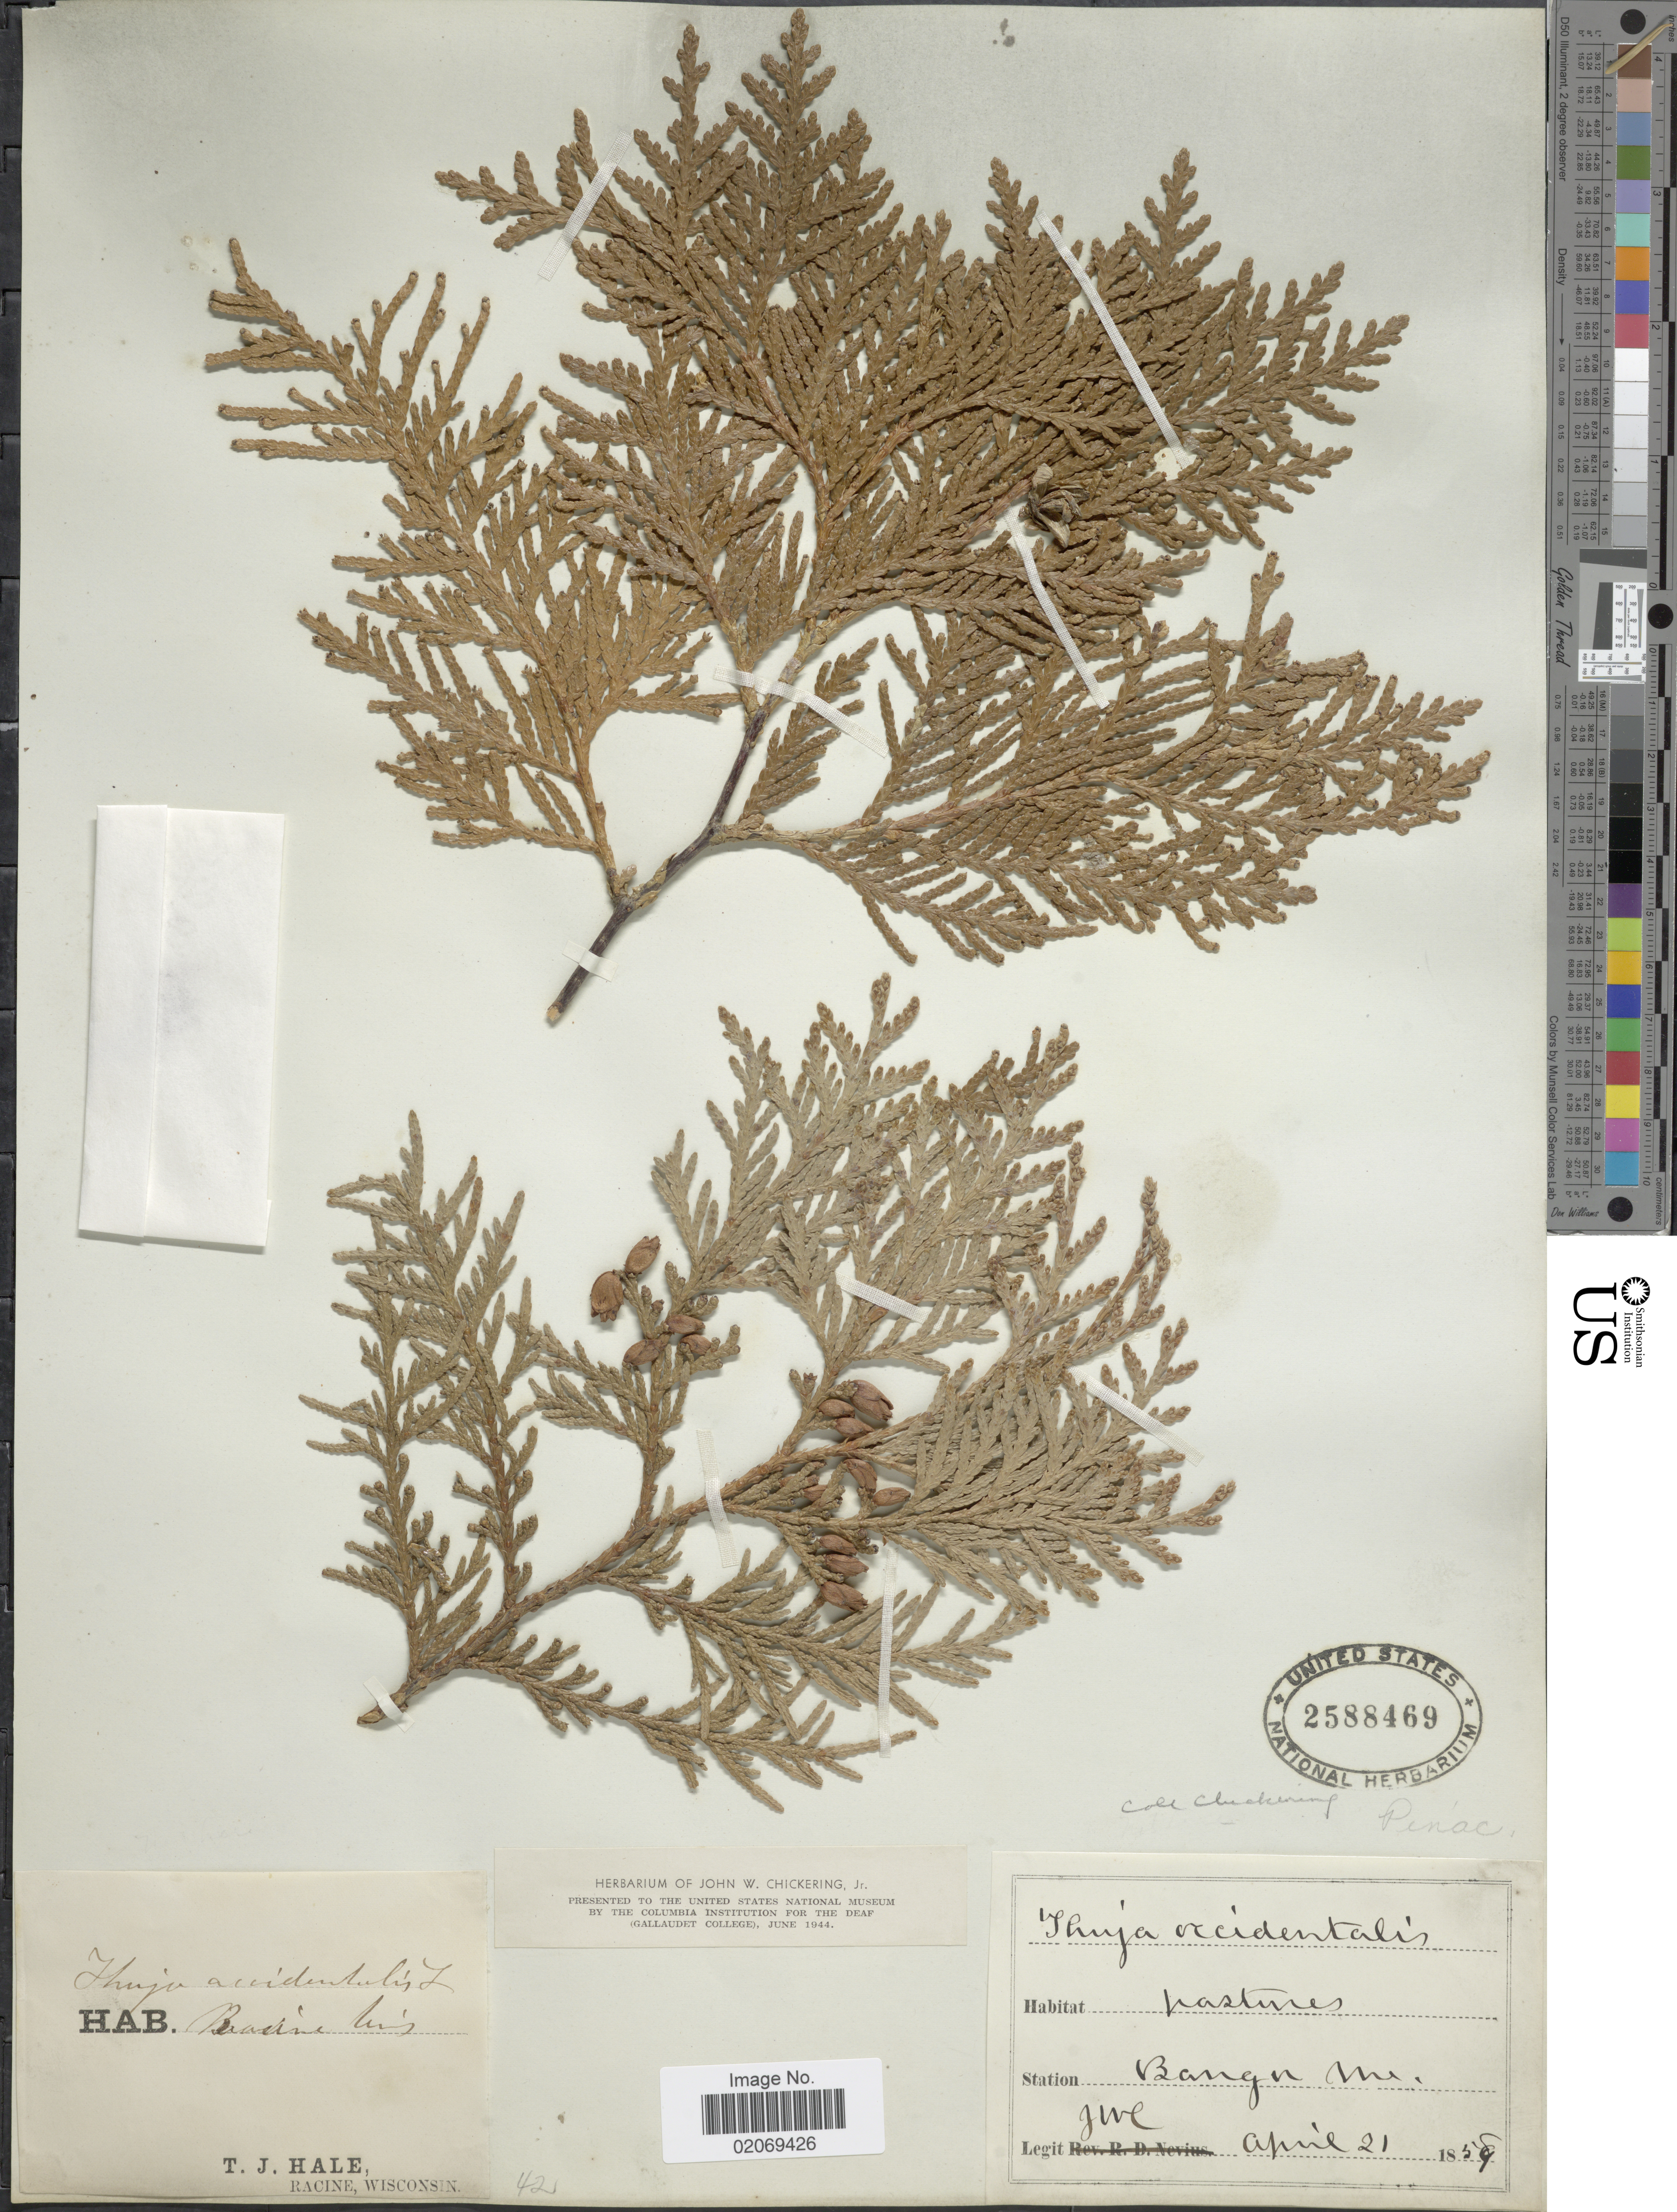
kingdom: Plantae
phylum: Tracheophyta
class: Pinopsida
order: Pinales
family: Cupressaceae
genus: Thuja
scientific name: Thuja occidentalis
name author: L.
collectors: T. Hale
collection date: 1859-04-21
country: United States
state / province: Wisconsin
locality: Bangor.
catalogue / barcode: US 2588469